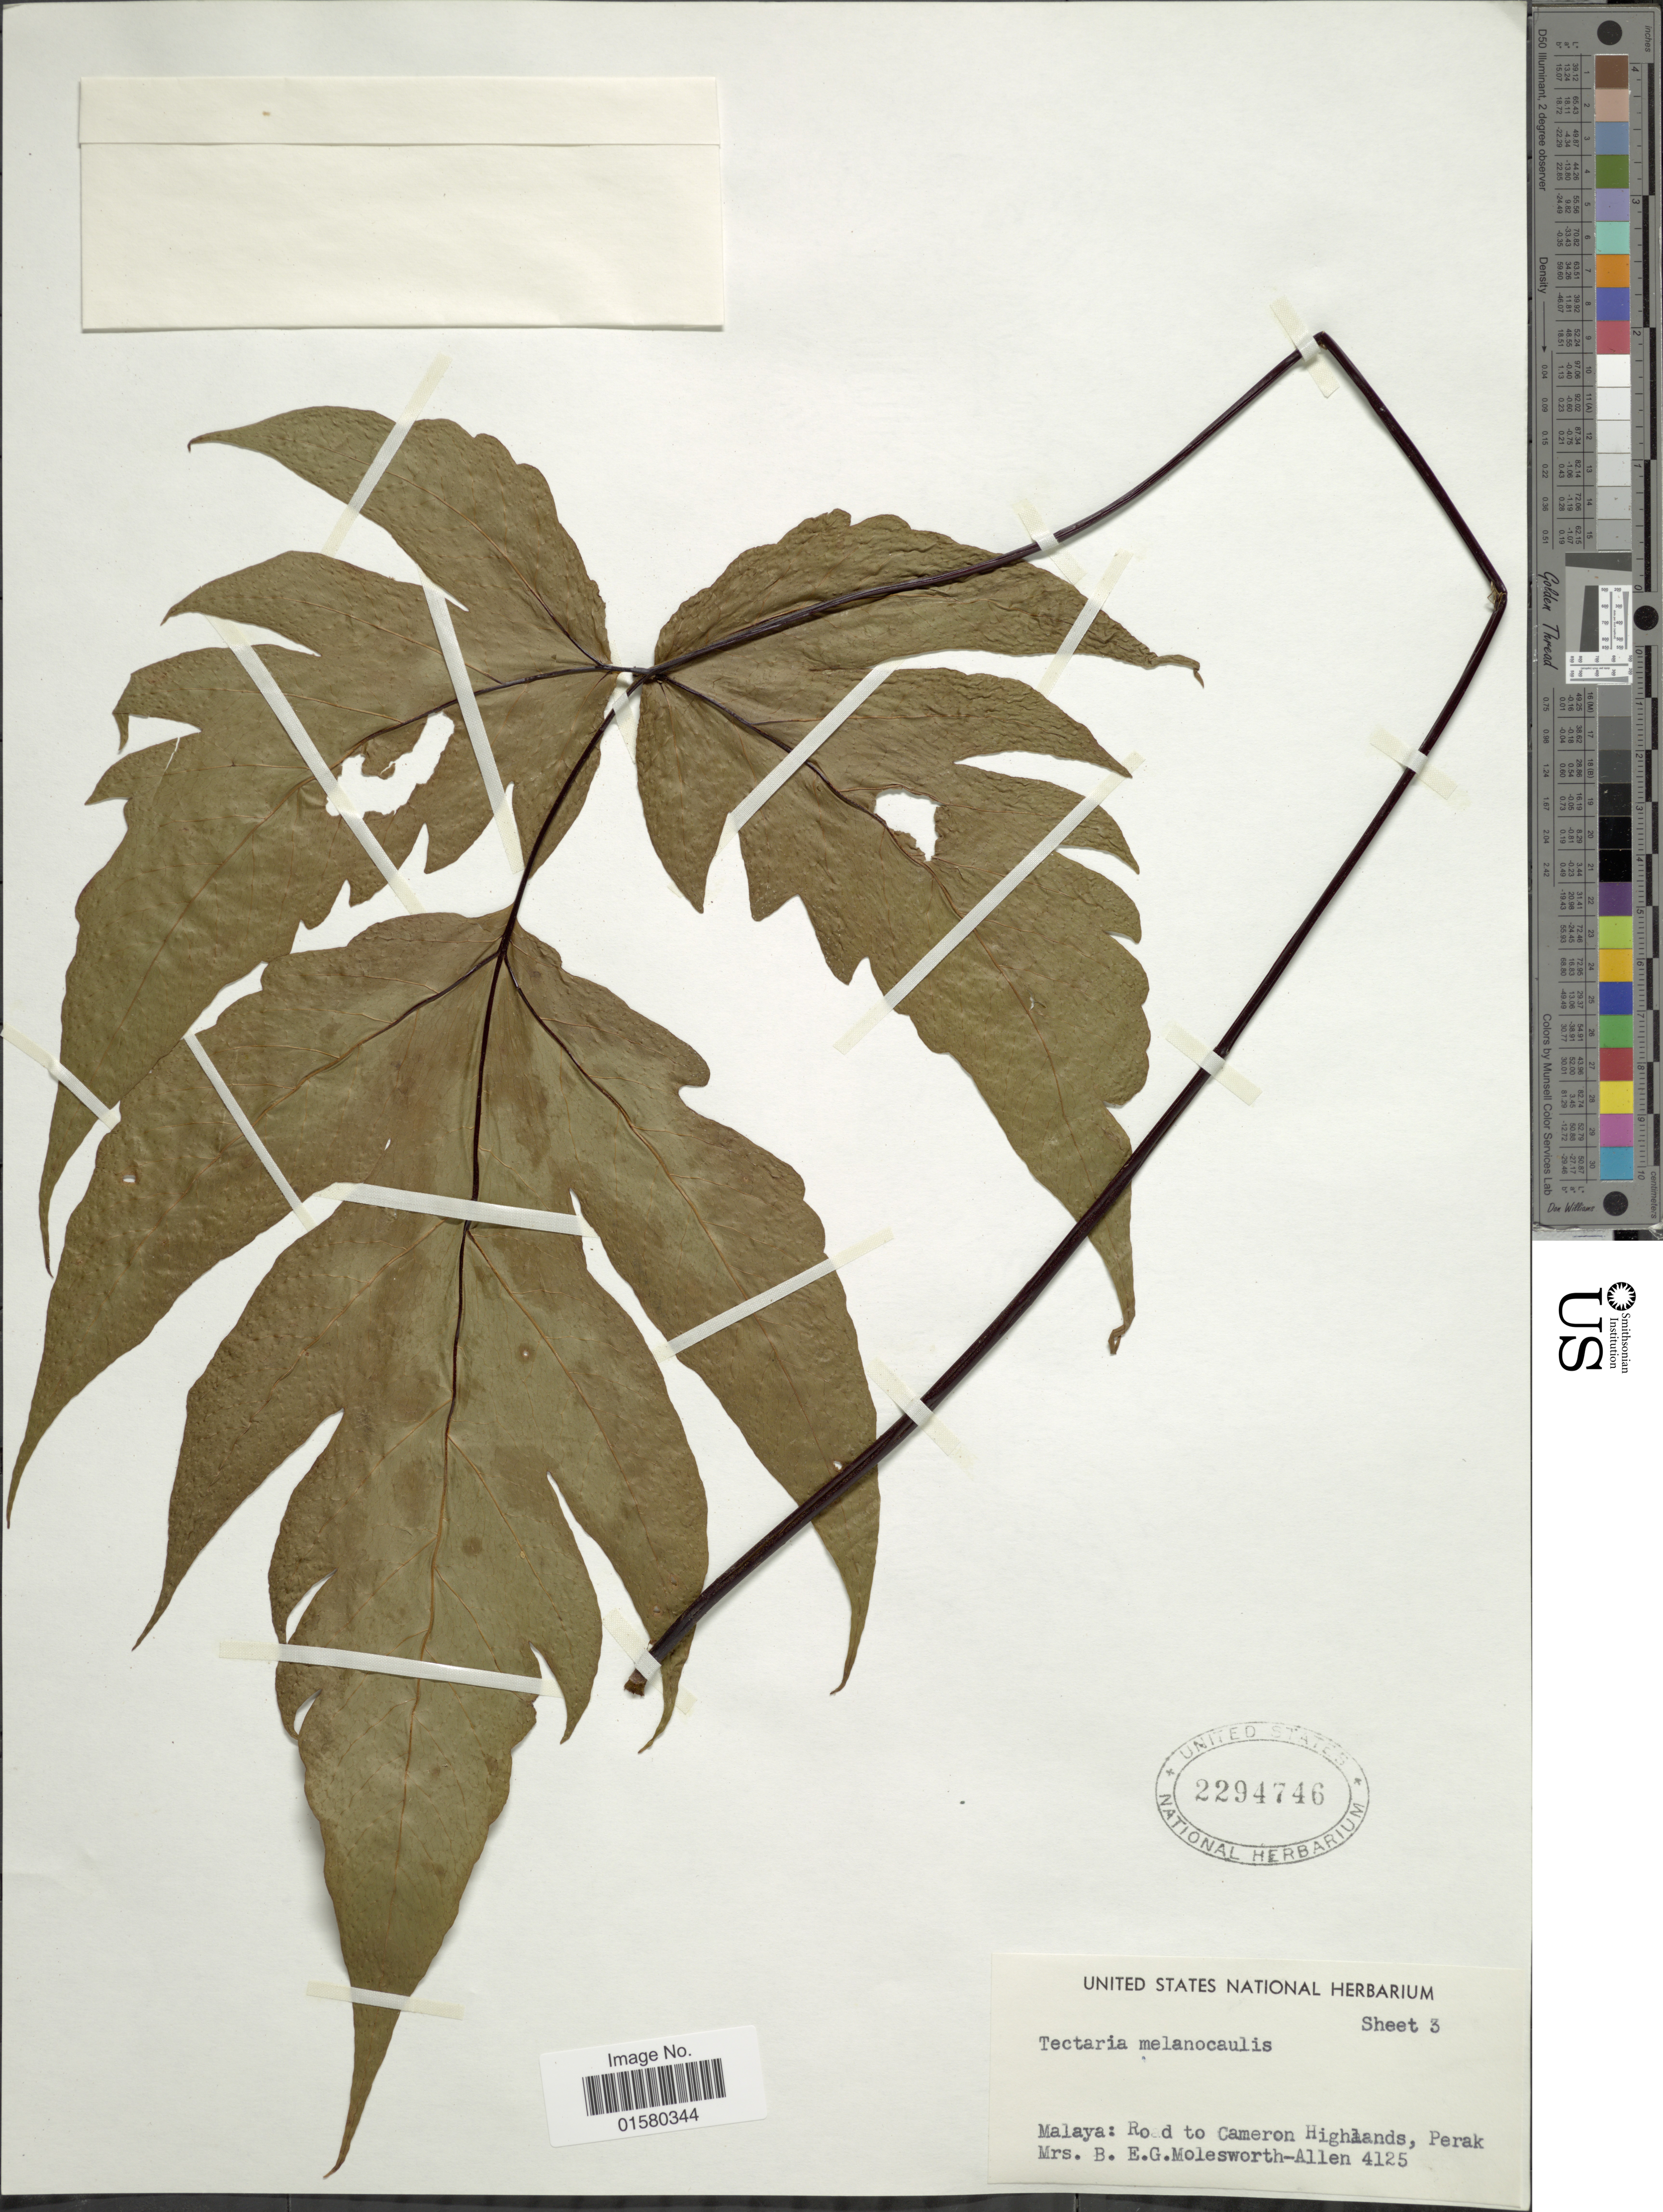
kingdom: Plantae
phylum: Tracheophyta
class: Polypodiopsida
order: Polypodiales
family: Tectariaceae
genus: Tectaria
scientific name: Tectaria melanocaulos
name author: (Bedd.) Copel.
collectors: Mrs. B. E. G. Molesworth-Allen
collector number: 4125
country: Malaysia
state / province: Perak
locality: Malaya: Road to Cameron Highlands, Perak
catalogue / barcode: US 2294746